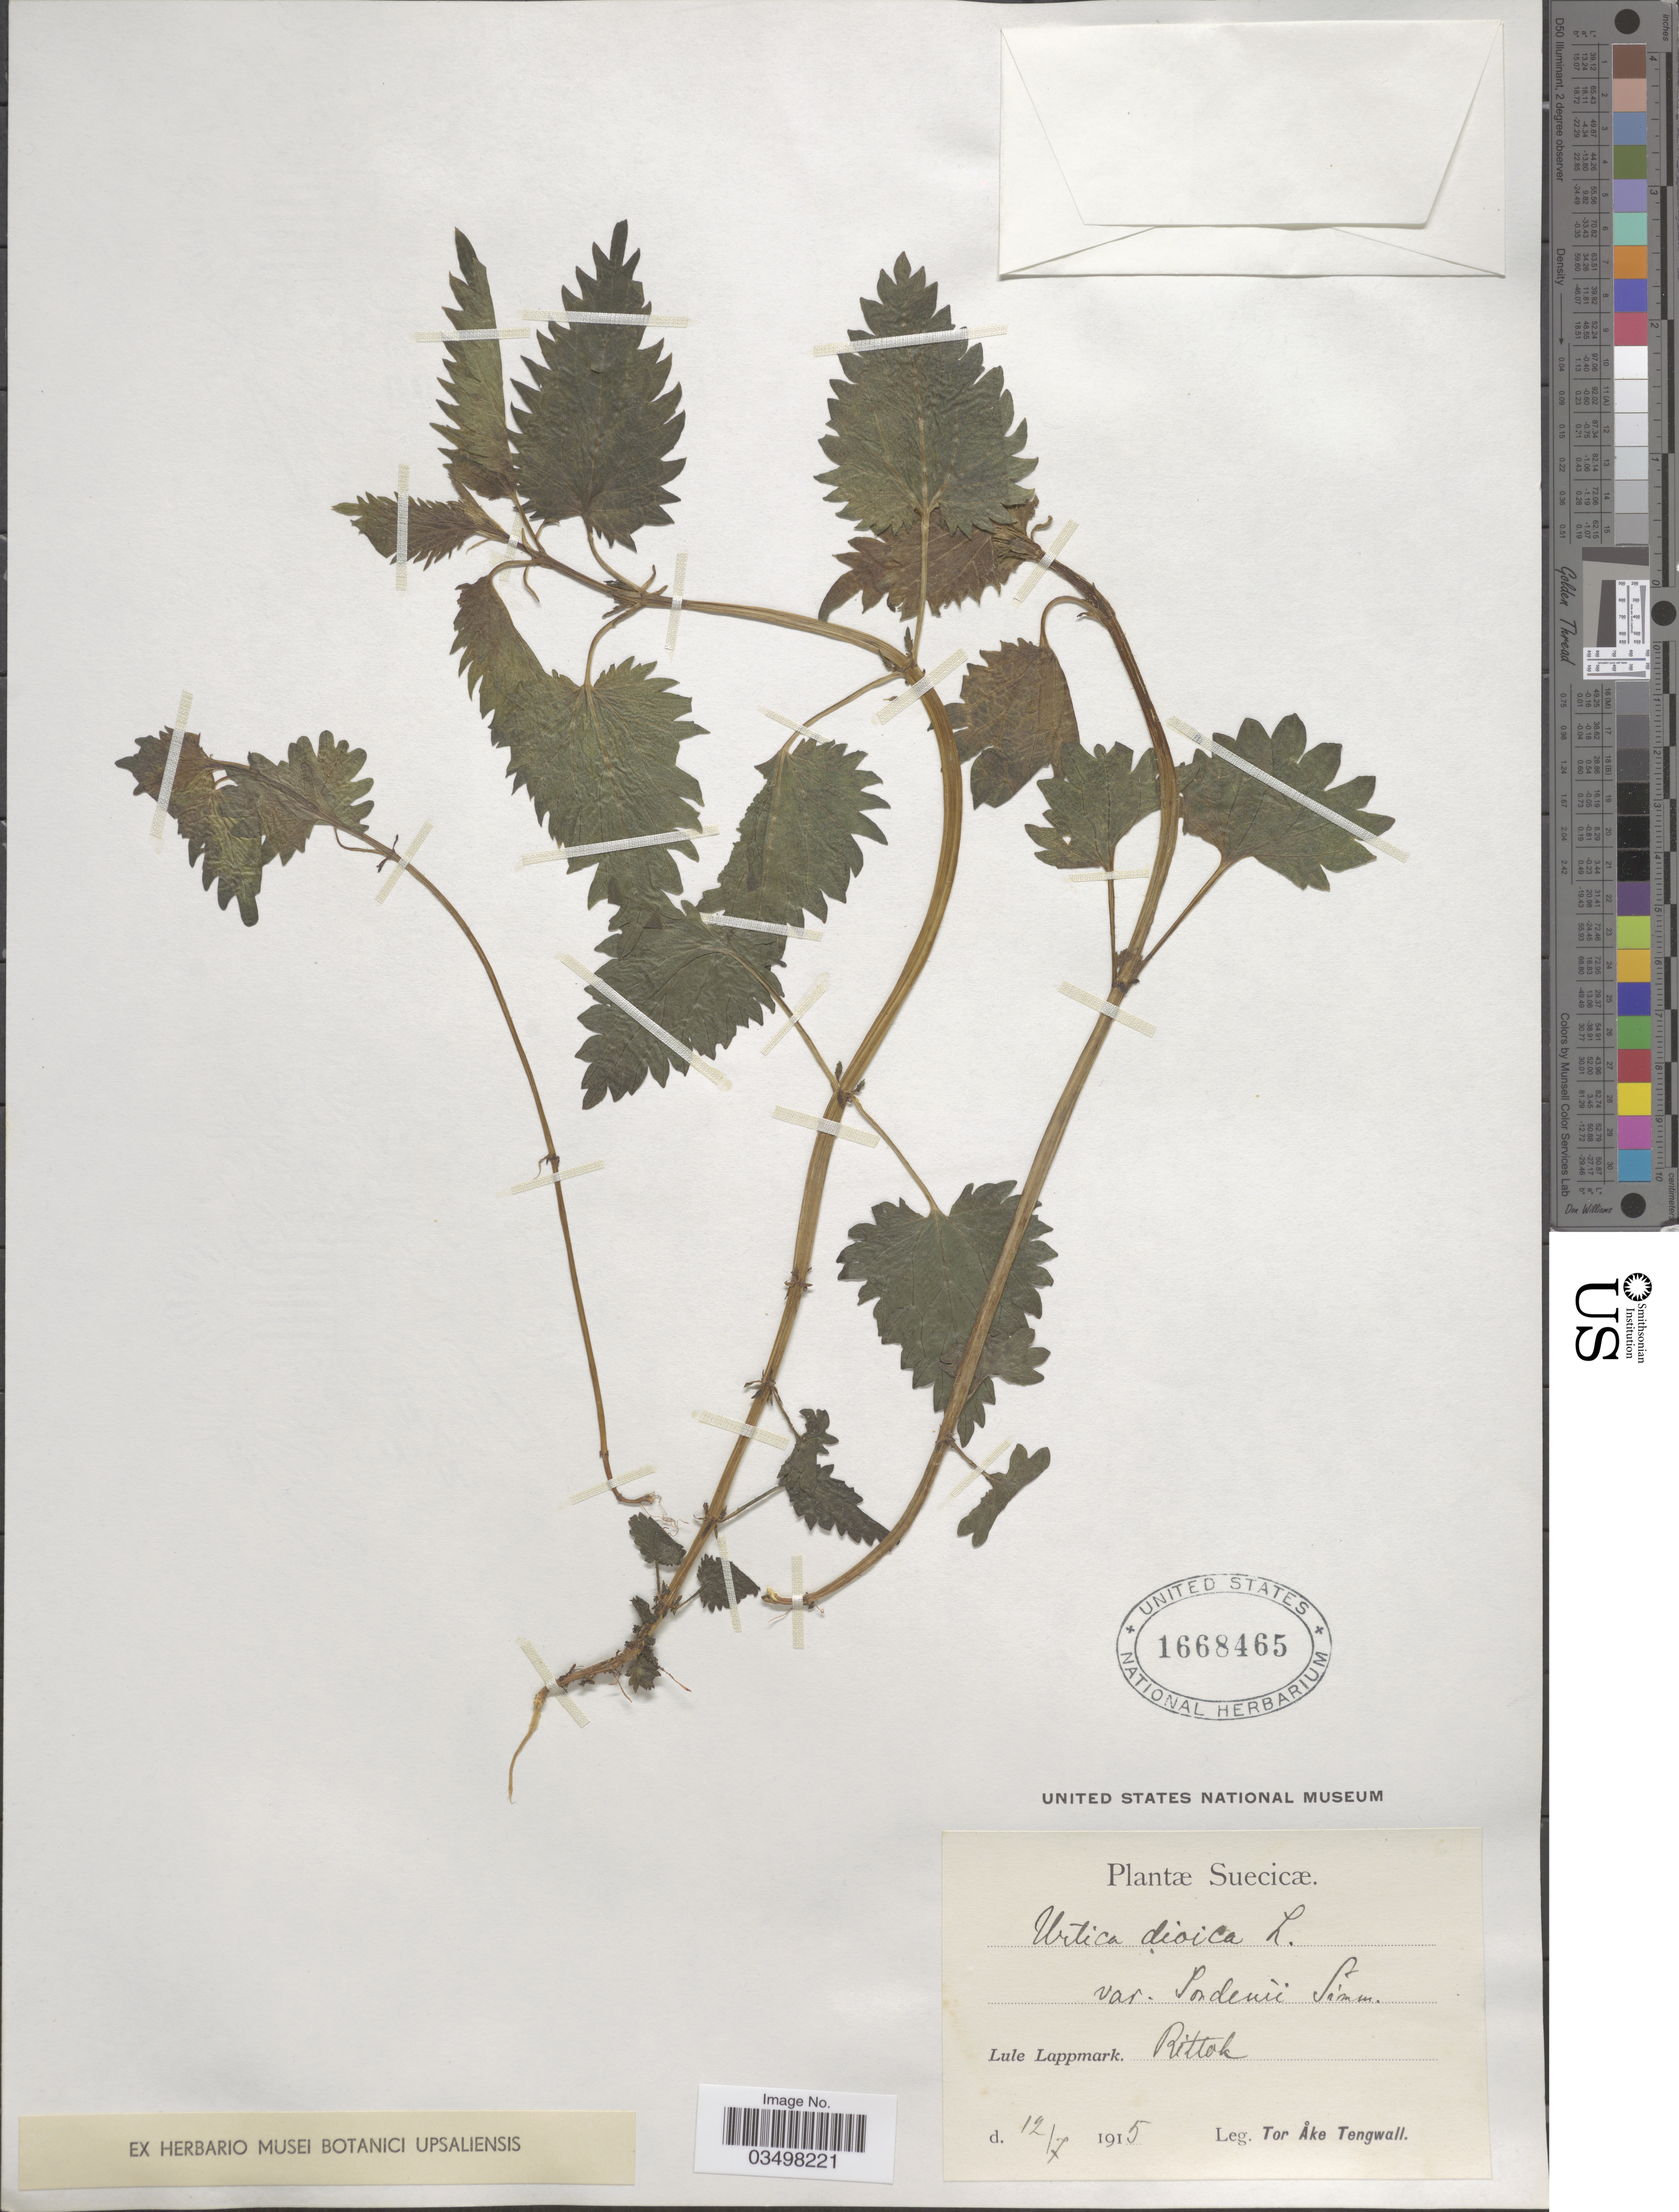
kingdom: Plantae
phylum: Tracheophyta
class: Magnoliopsida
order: Rosales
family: Urticaceae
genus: Urtica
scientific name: Urtica dioica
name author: L.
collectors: T. Tengwall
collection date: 1915-07-12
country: Sweden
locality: Sueciæ. Lule Lappmark. Rittok.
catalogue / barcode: US 1668465